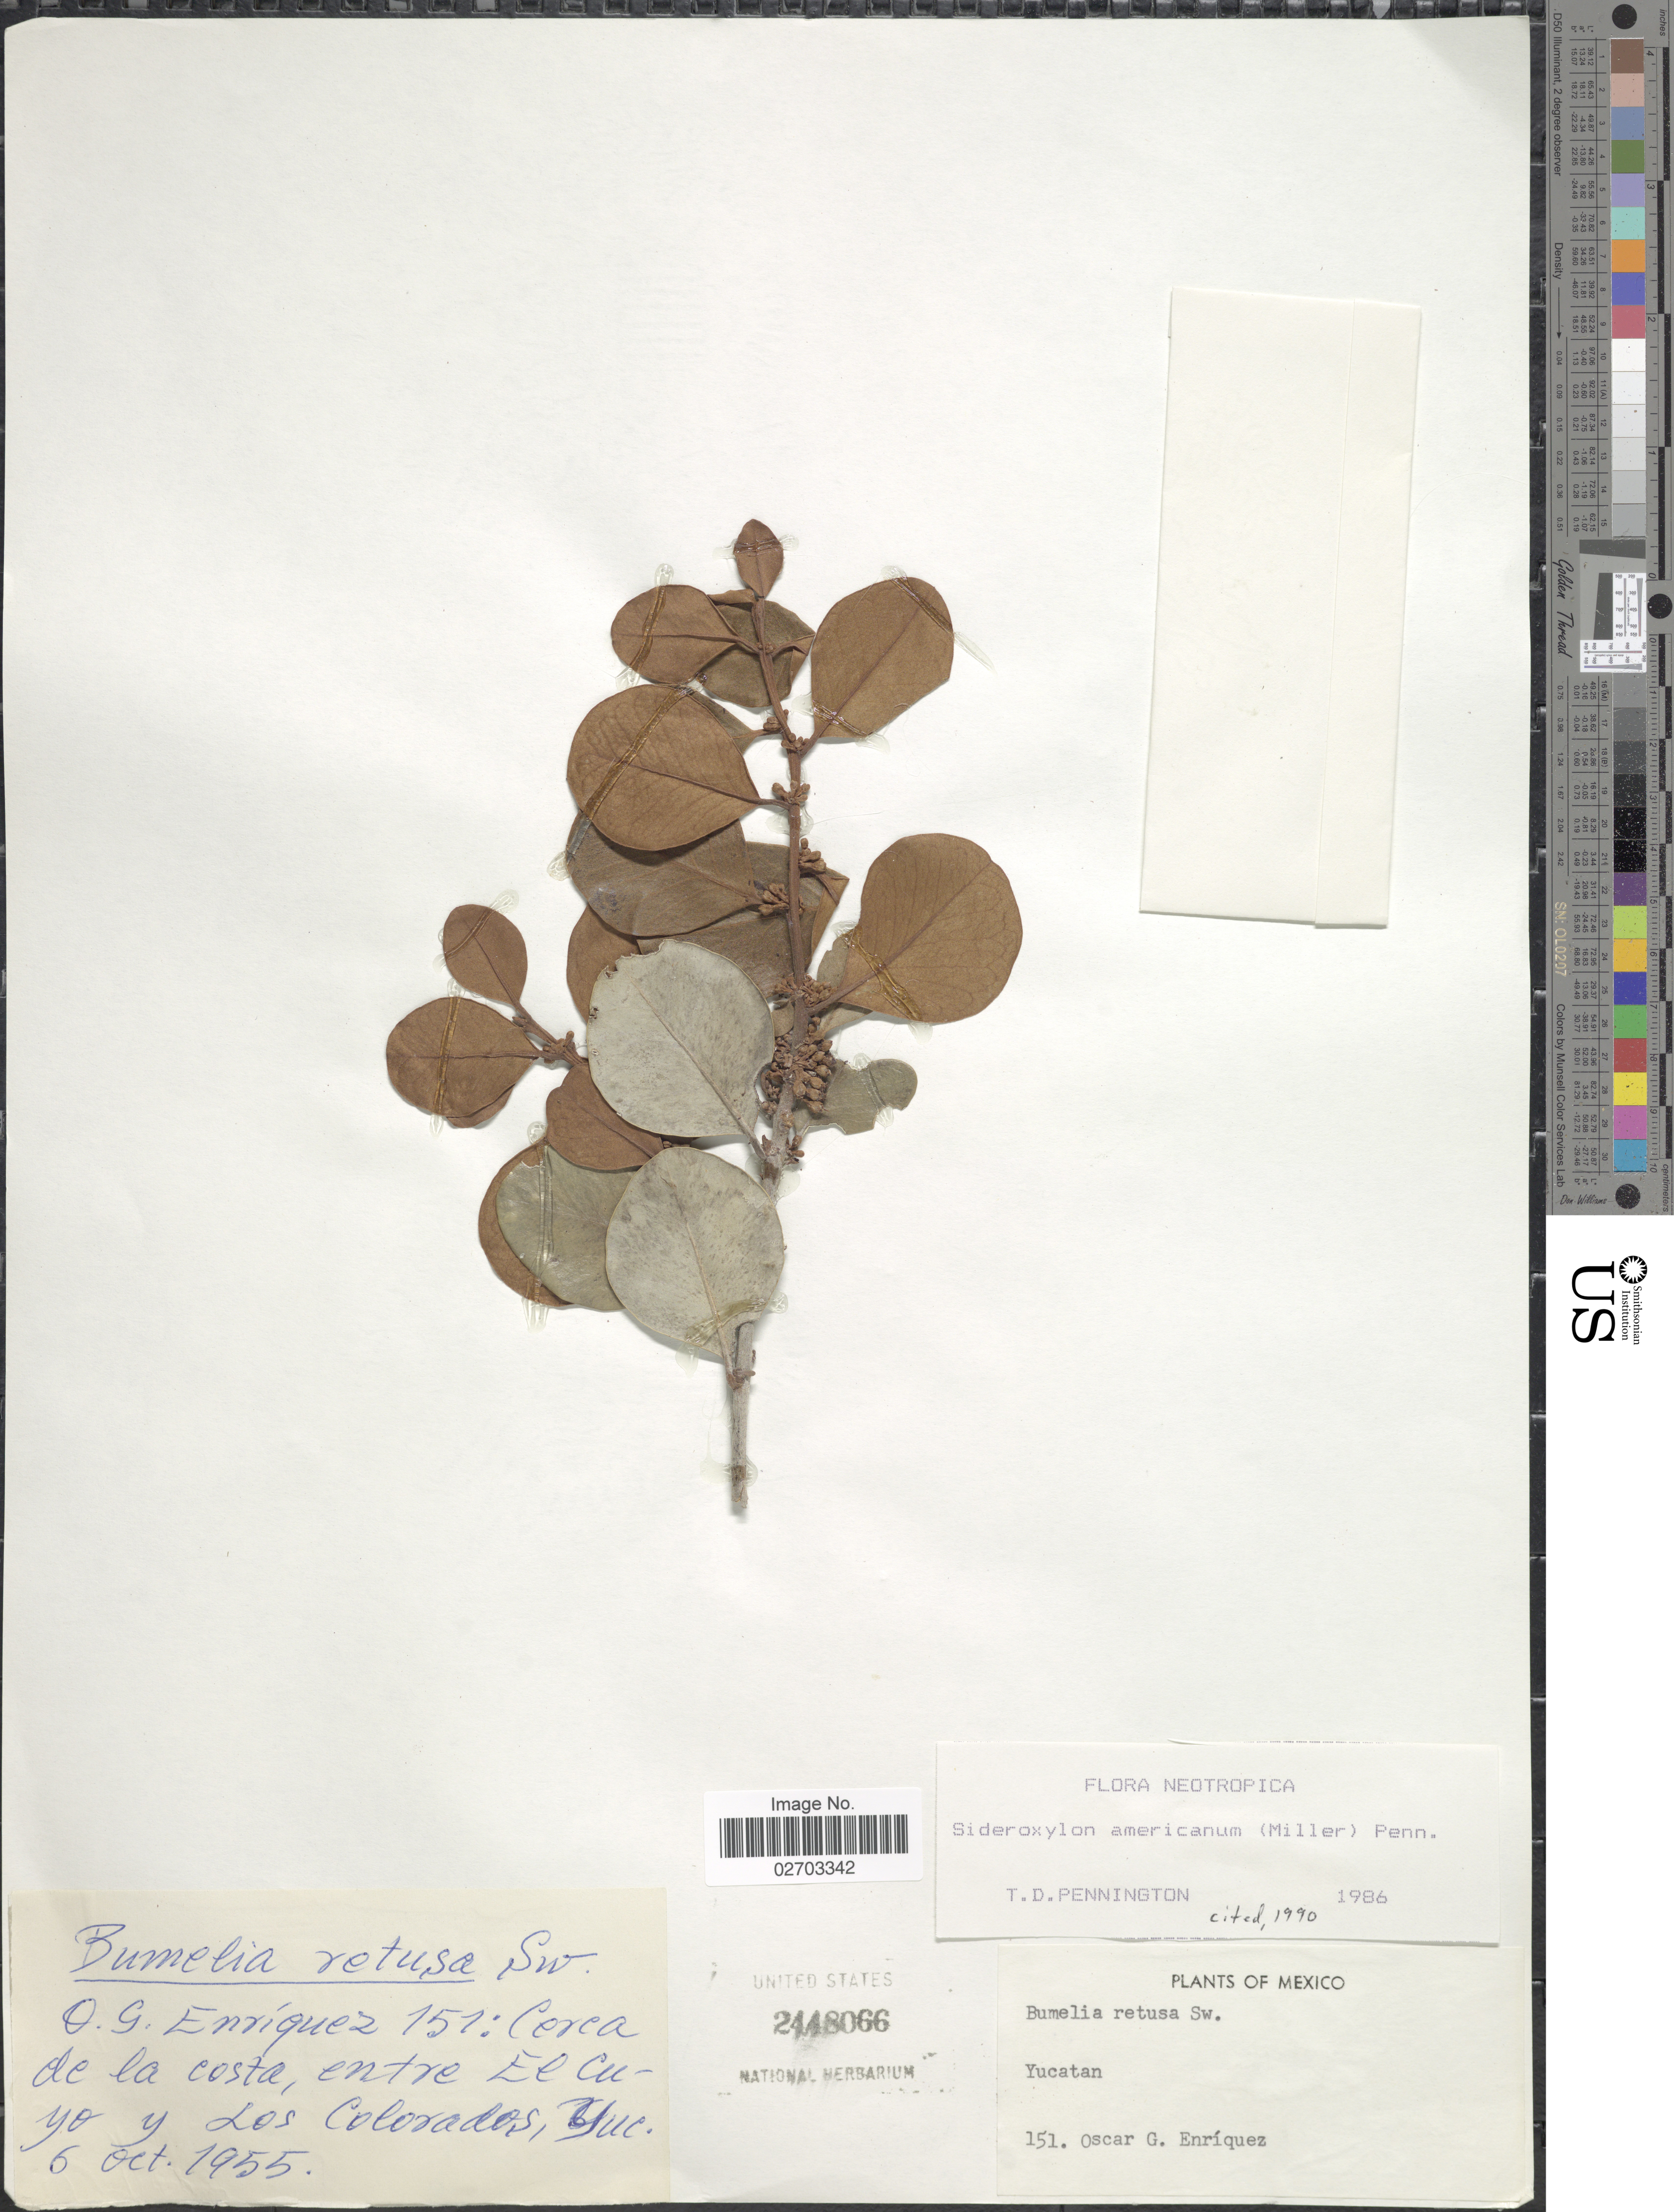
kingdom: Plantae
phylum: Tracheophyta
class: Magnoliopsida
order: Ericales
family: Sapotaceae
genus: Sideroxylon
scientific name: Sideroxylon americanum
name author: (Mill.) T.D. Penn.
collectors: O. Enriquez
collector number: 151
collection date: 1955-10-06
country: Mexico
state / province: Yucatán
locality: Cerca de la costa, entre El Cuyo y Los Colorados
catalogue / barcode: US 2448066